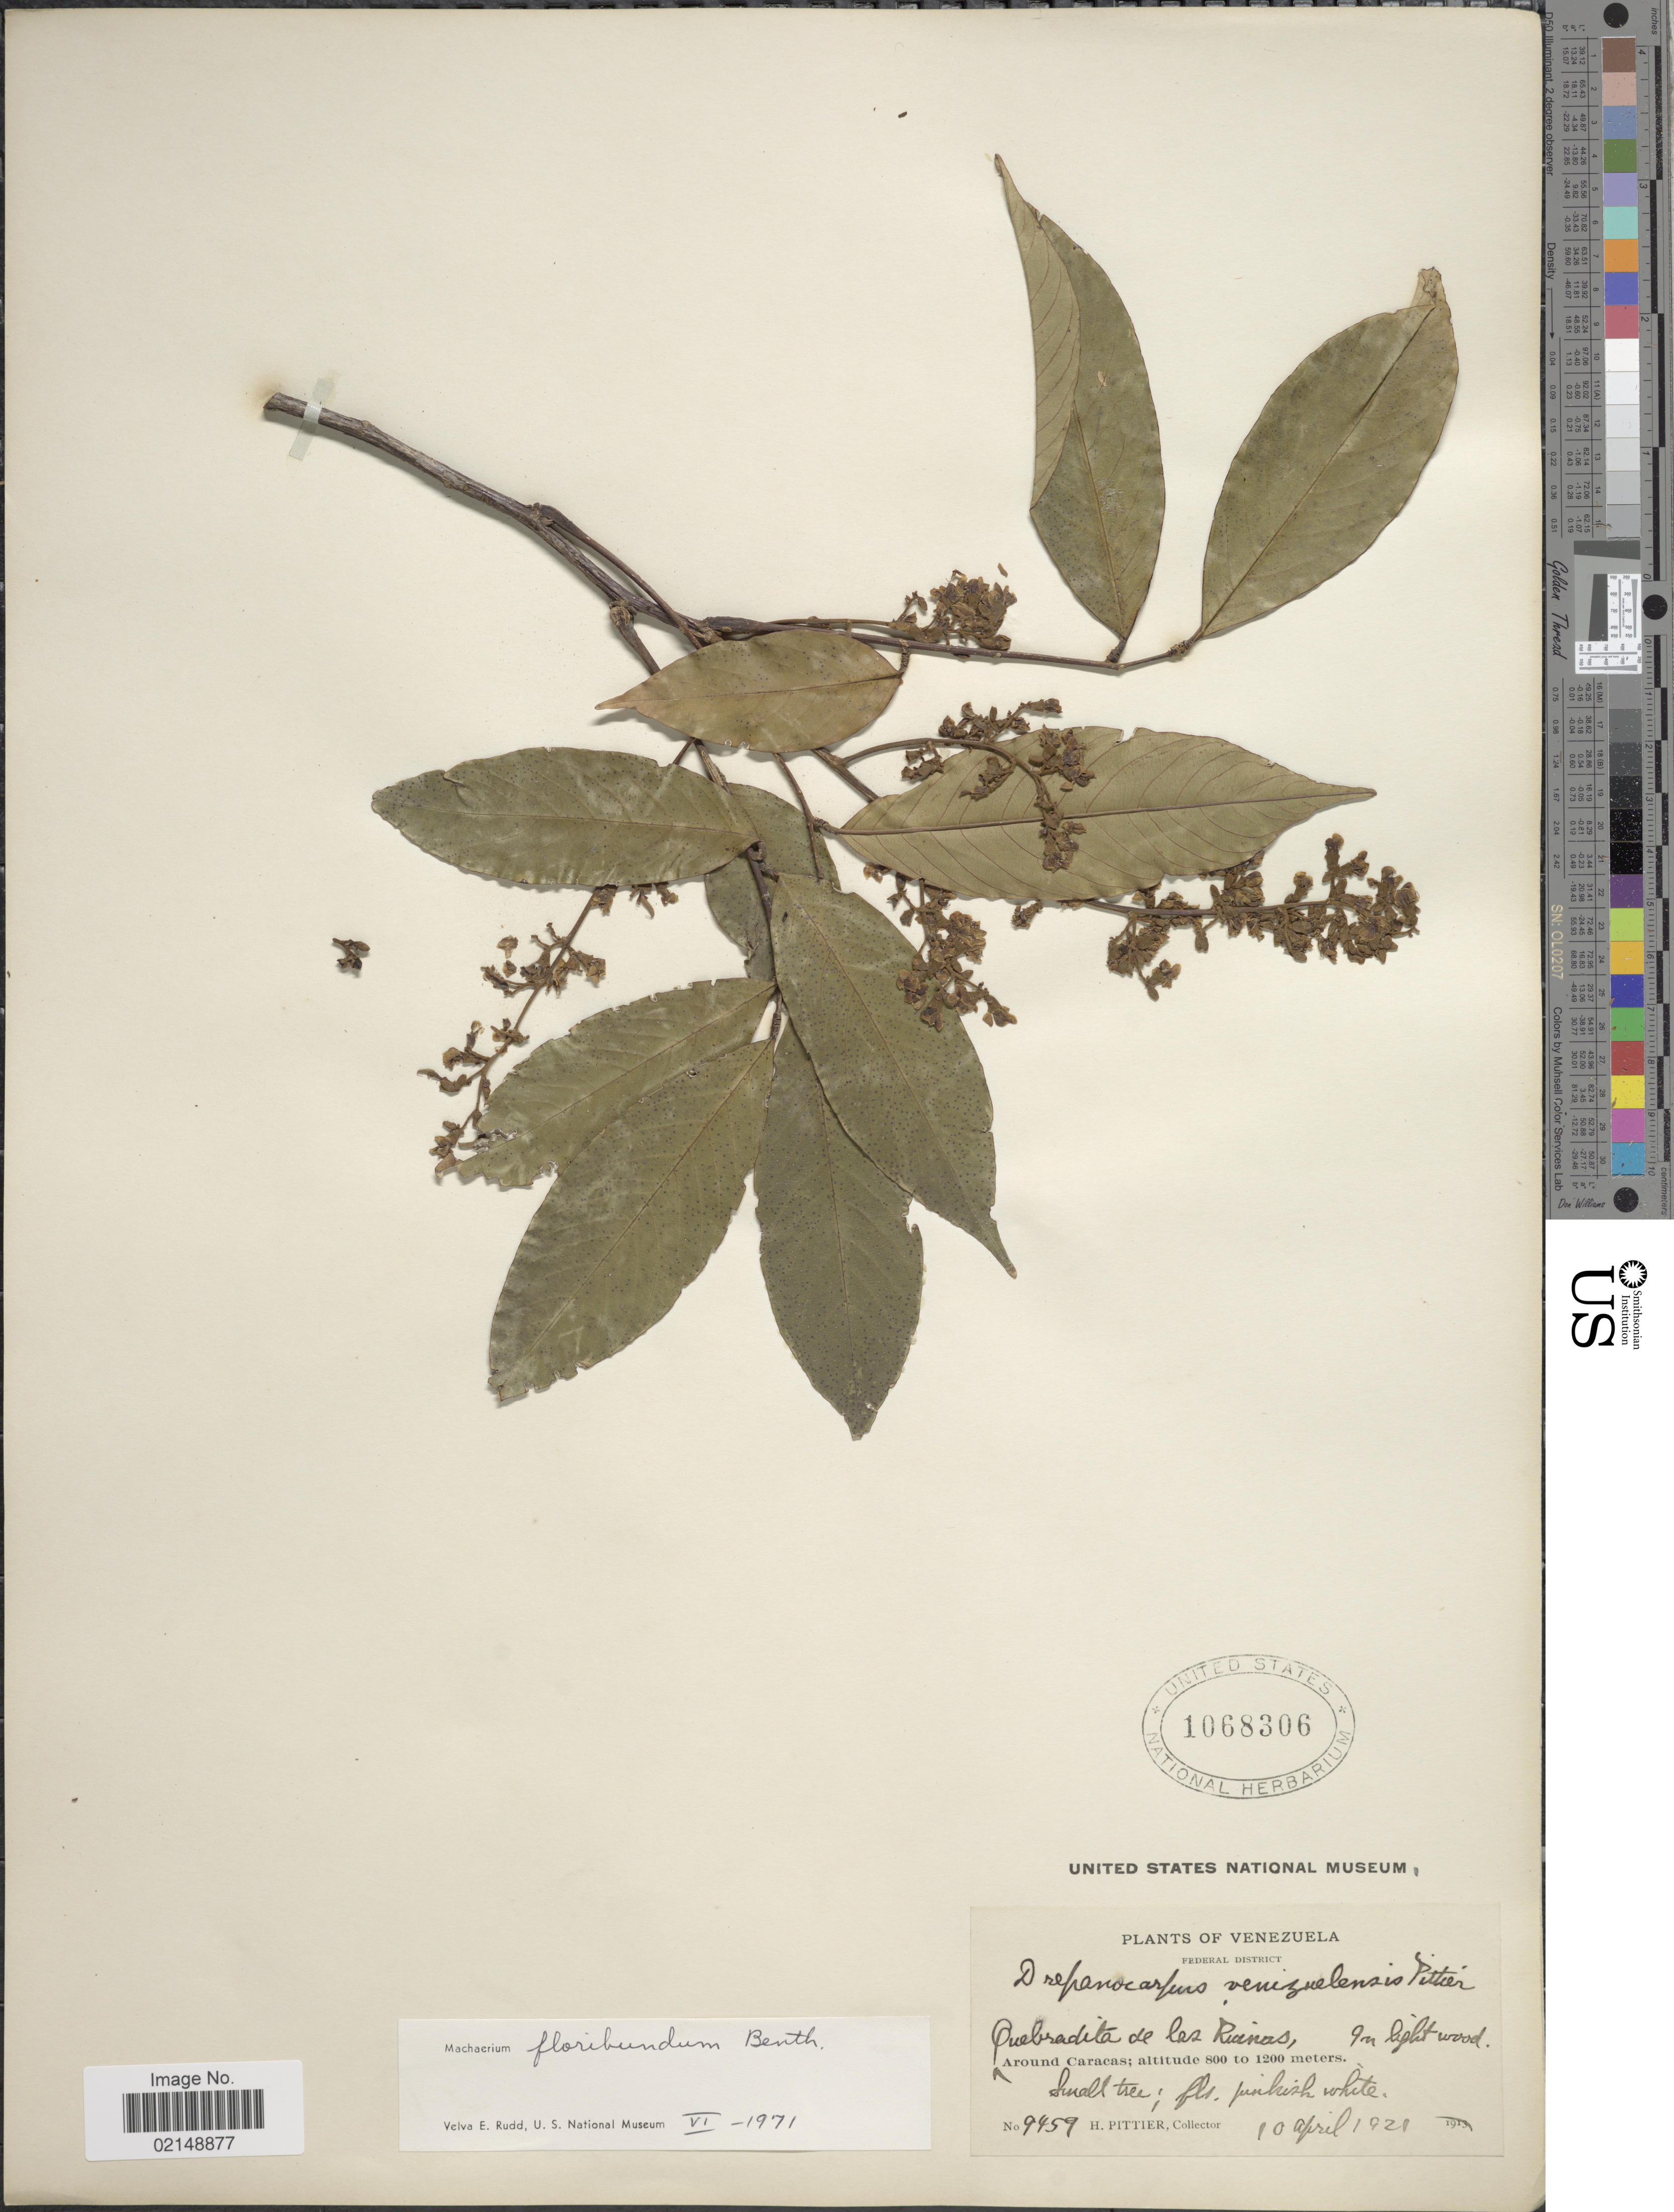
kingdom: Plantae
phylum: Tracheophyta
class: Magnoliopsida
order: Fabales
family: Fabaceae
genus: Machaerium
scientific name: Machaerium floribundum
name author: Benth.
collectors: H. F. Pittier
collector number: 9459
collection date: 1921-04-10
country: Venezuela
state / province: Distrito Federal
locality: Quebradita de las Ruinas. Federal District, Around Caracas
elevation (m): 800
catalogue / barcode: US 1068306